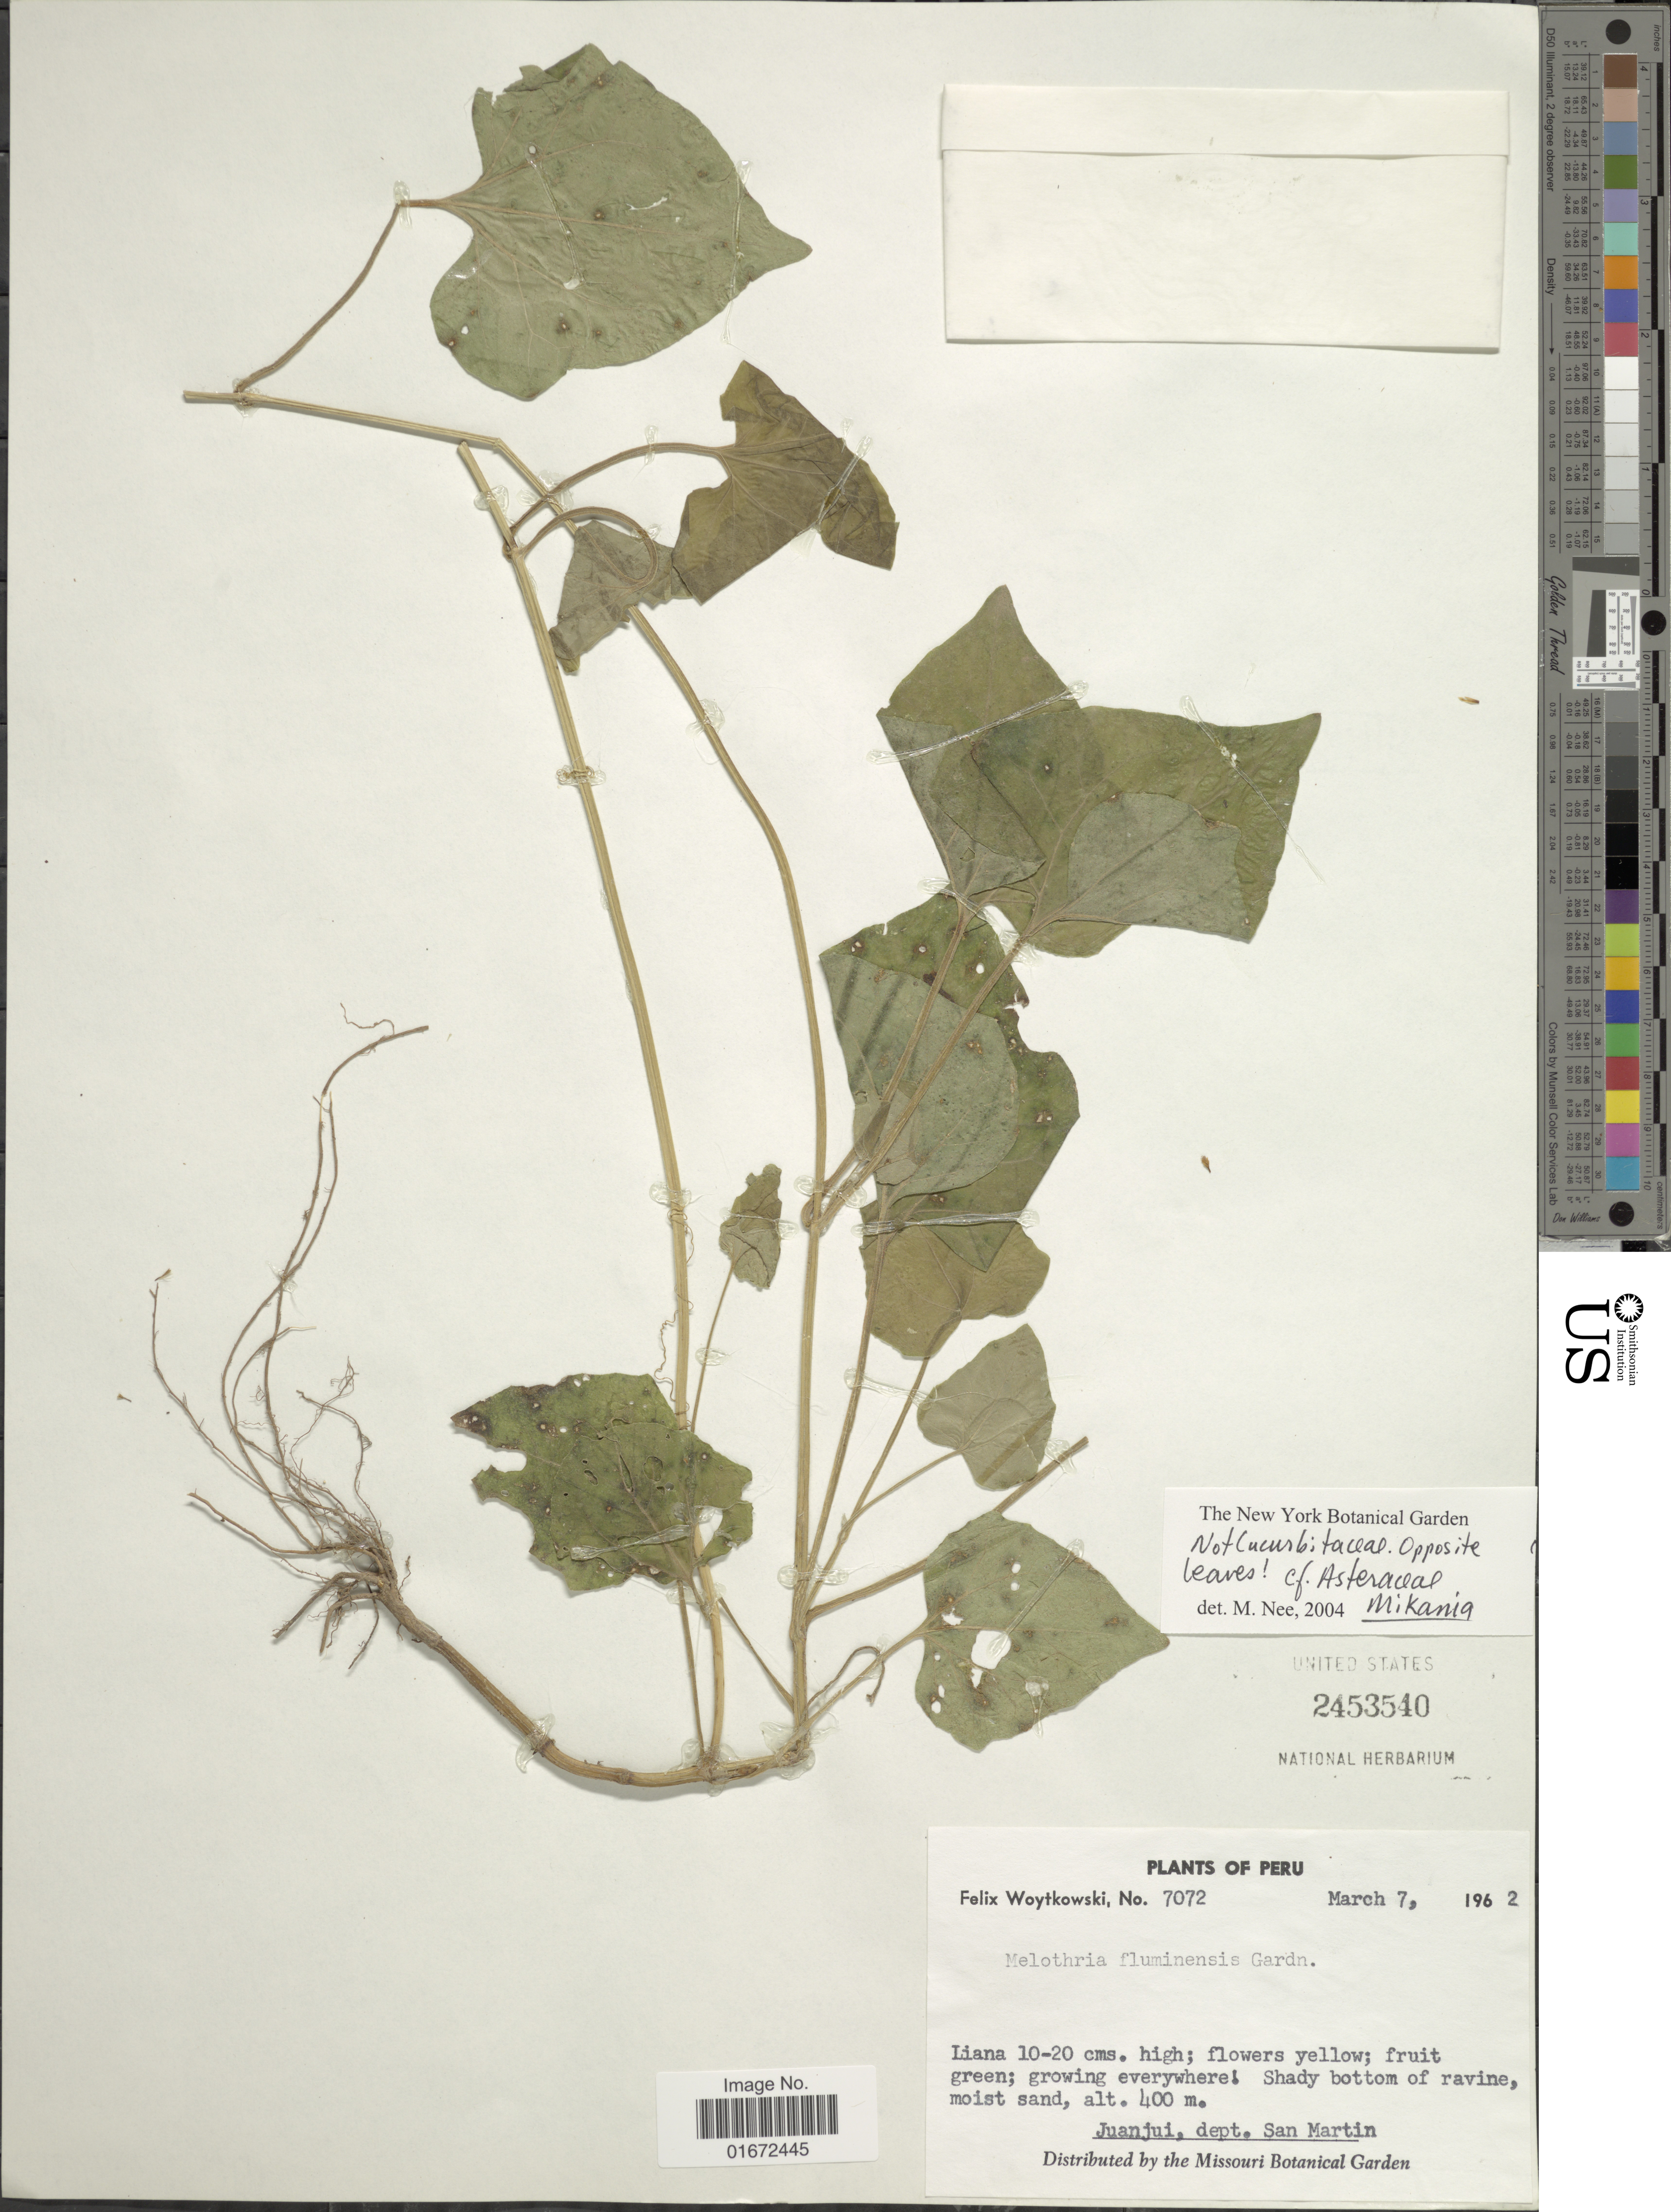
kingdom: Plantae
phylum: Tracheophyta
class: Magnoliopsida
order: Asterales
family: Asteraceae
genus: Mikania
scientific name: Mikania micrantha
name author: Kunth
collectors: F. Woytkowski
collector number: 7072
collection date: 1962-03-07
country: Peru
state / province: San Martín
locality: Juanjui, dept. San Martin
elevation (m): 400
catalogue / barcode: US 2453540